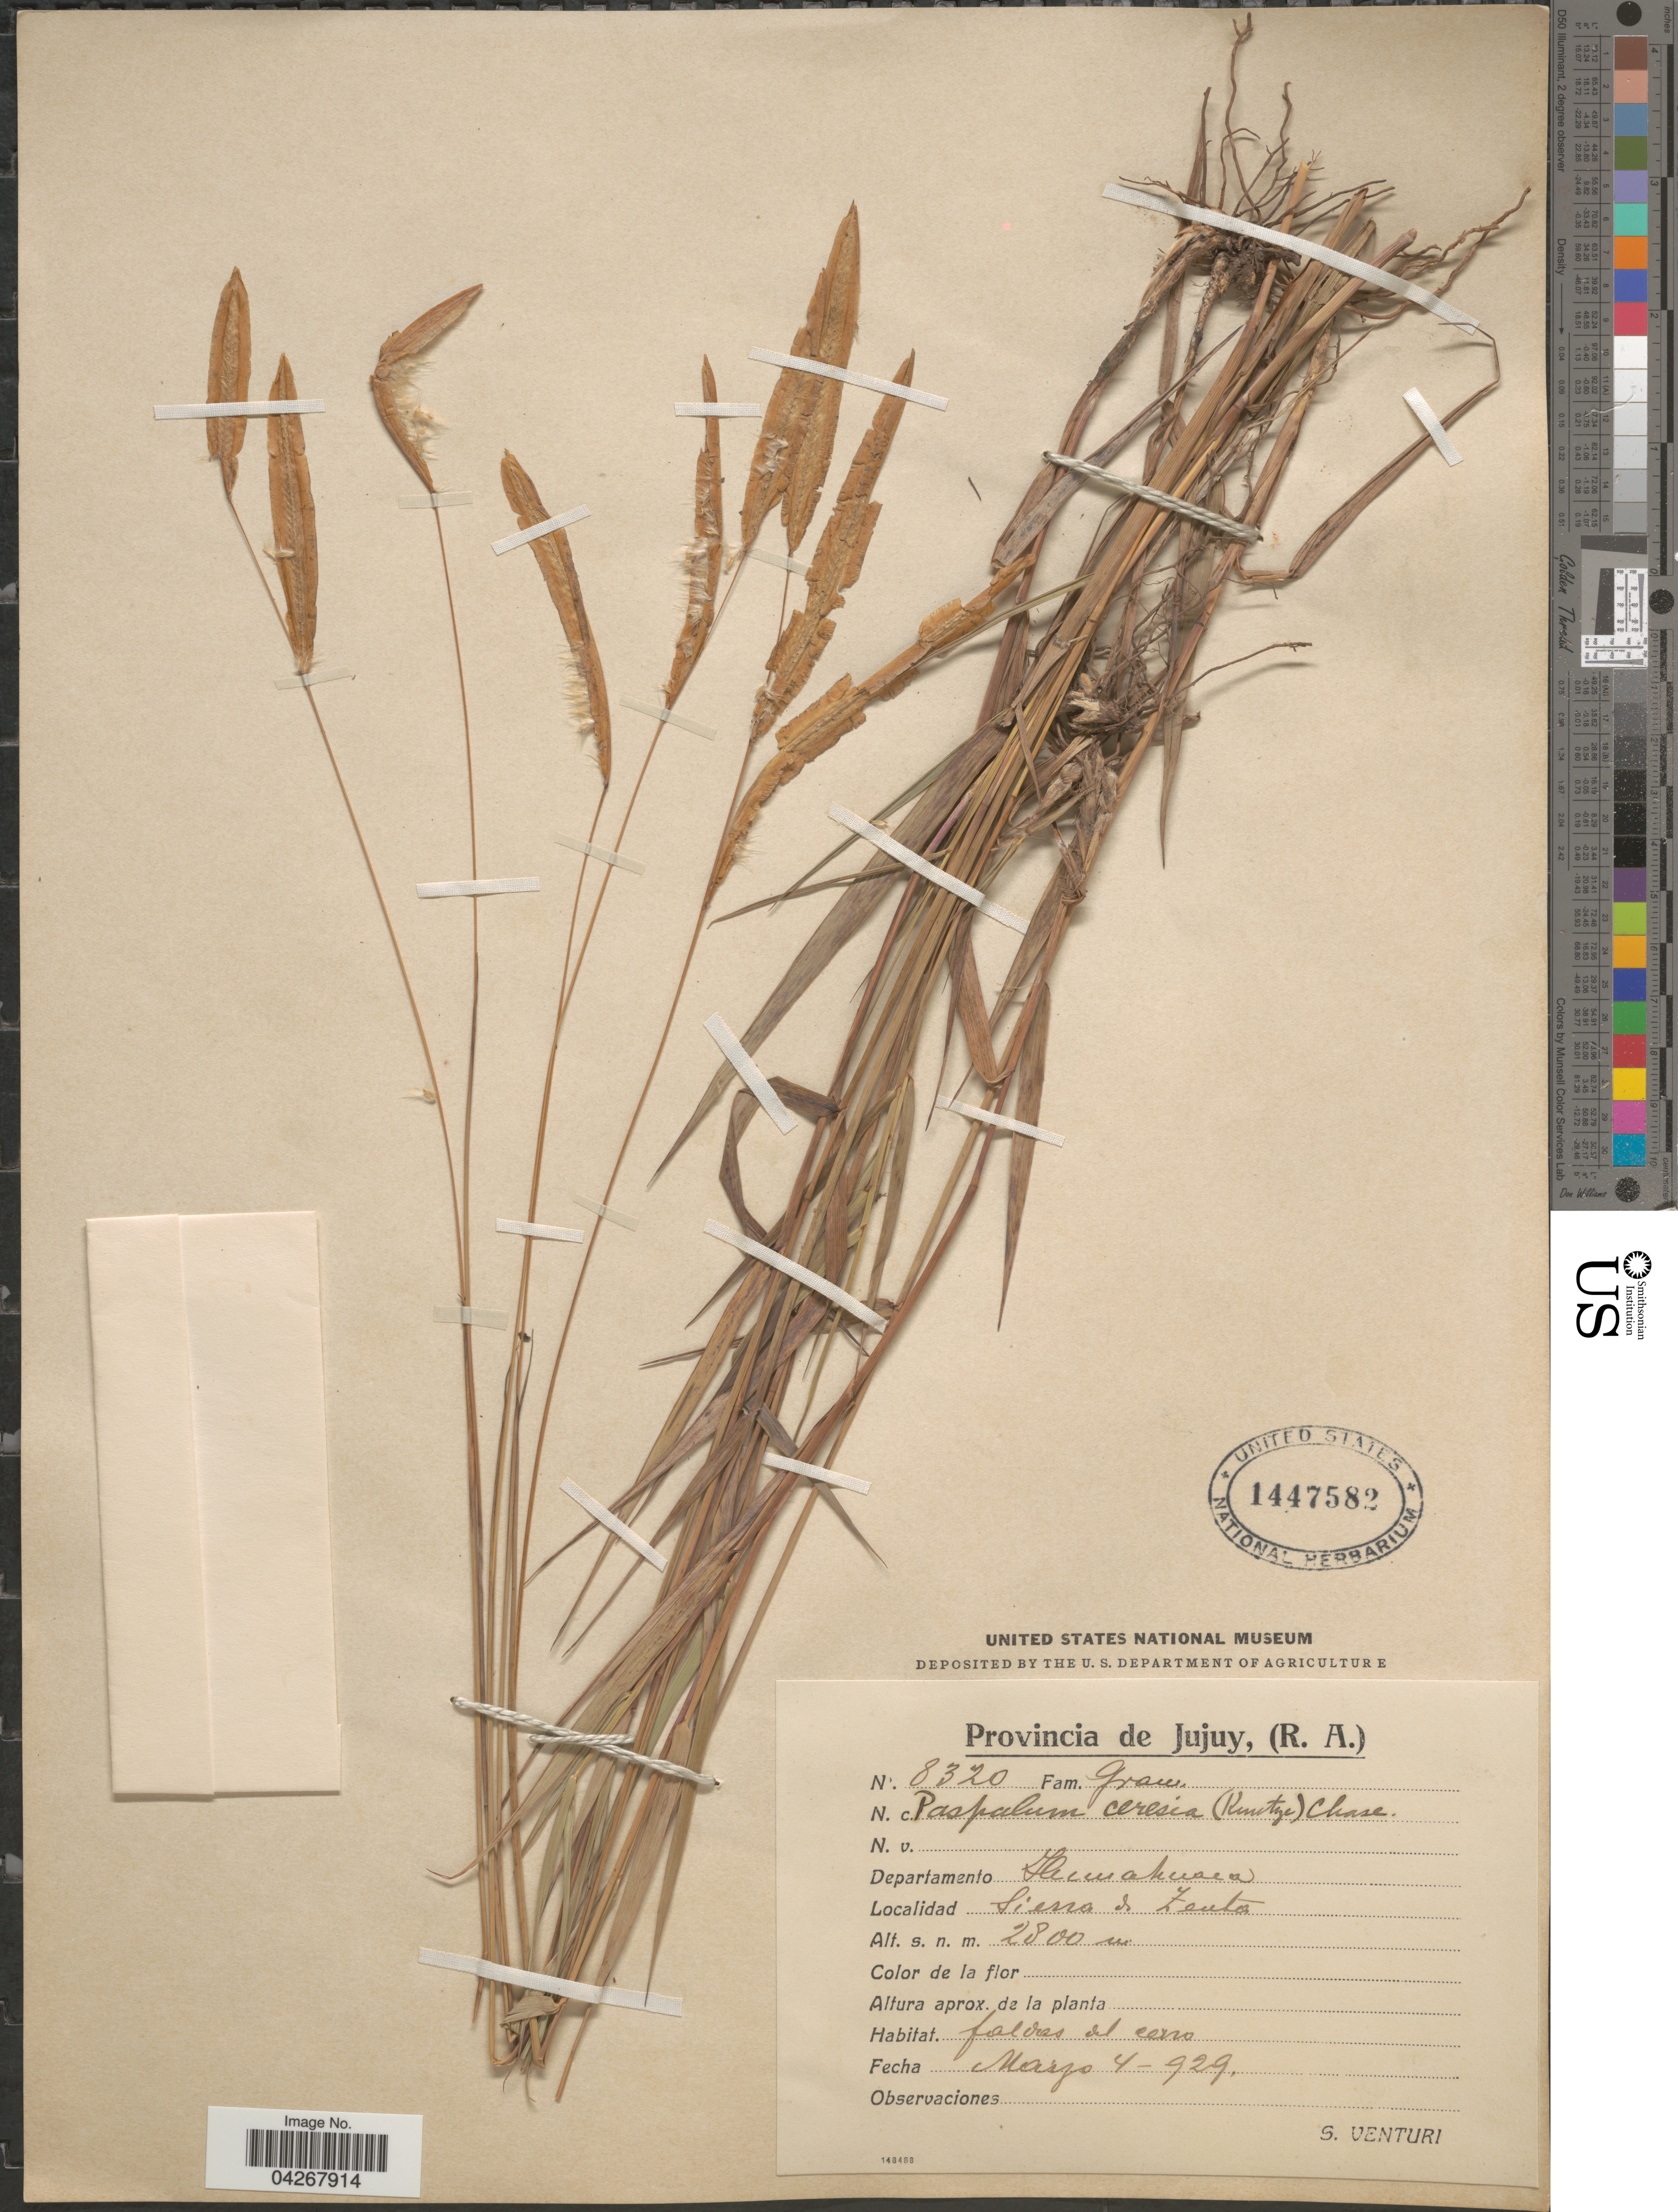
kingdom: Plantae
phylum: Tracheophyta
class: Liliopsida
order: Poales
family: Poaceae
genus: Paspalum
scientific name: Paspalum ceresia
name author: (Kuntze) Chase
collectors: S. Venturi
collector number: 8320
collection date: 1929-03-04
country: Argentina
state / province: Jujuy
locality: Departamento Humahuaca. Sierra de Zenta. Faldas del cerro.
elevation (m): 2800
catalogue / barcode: US 1447582